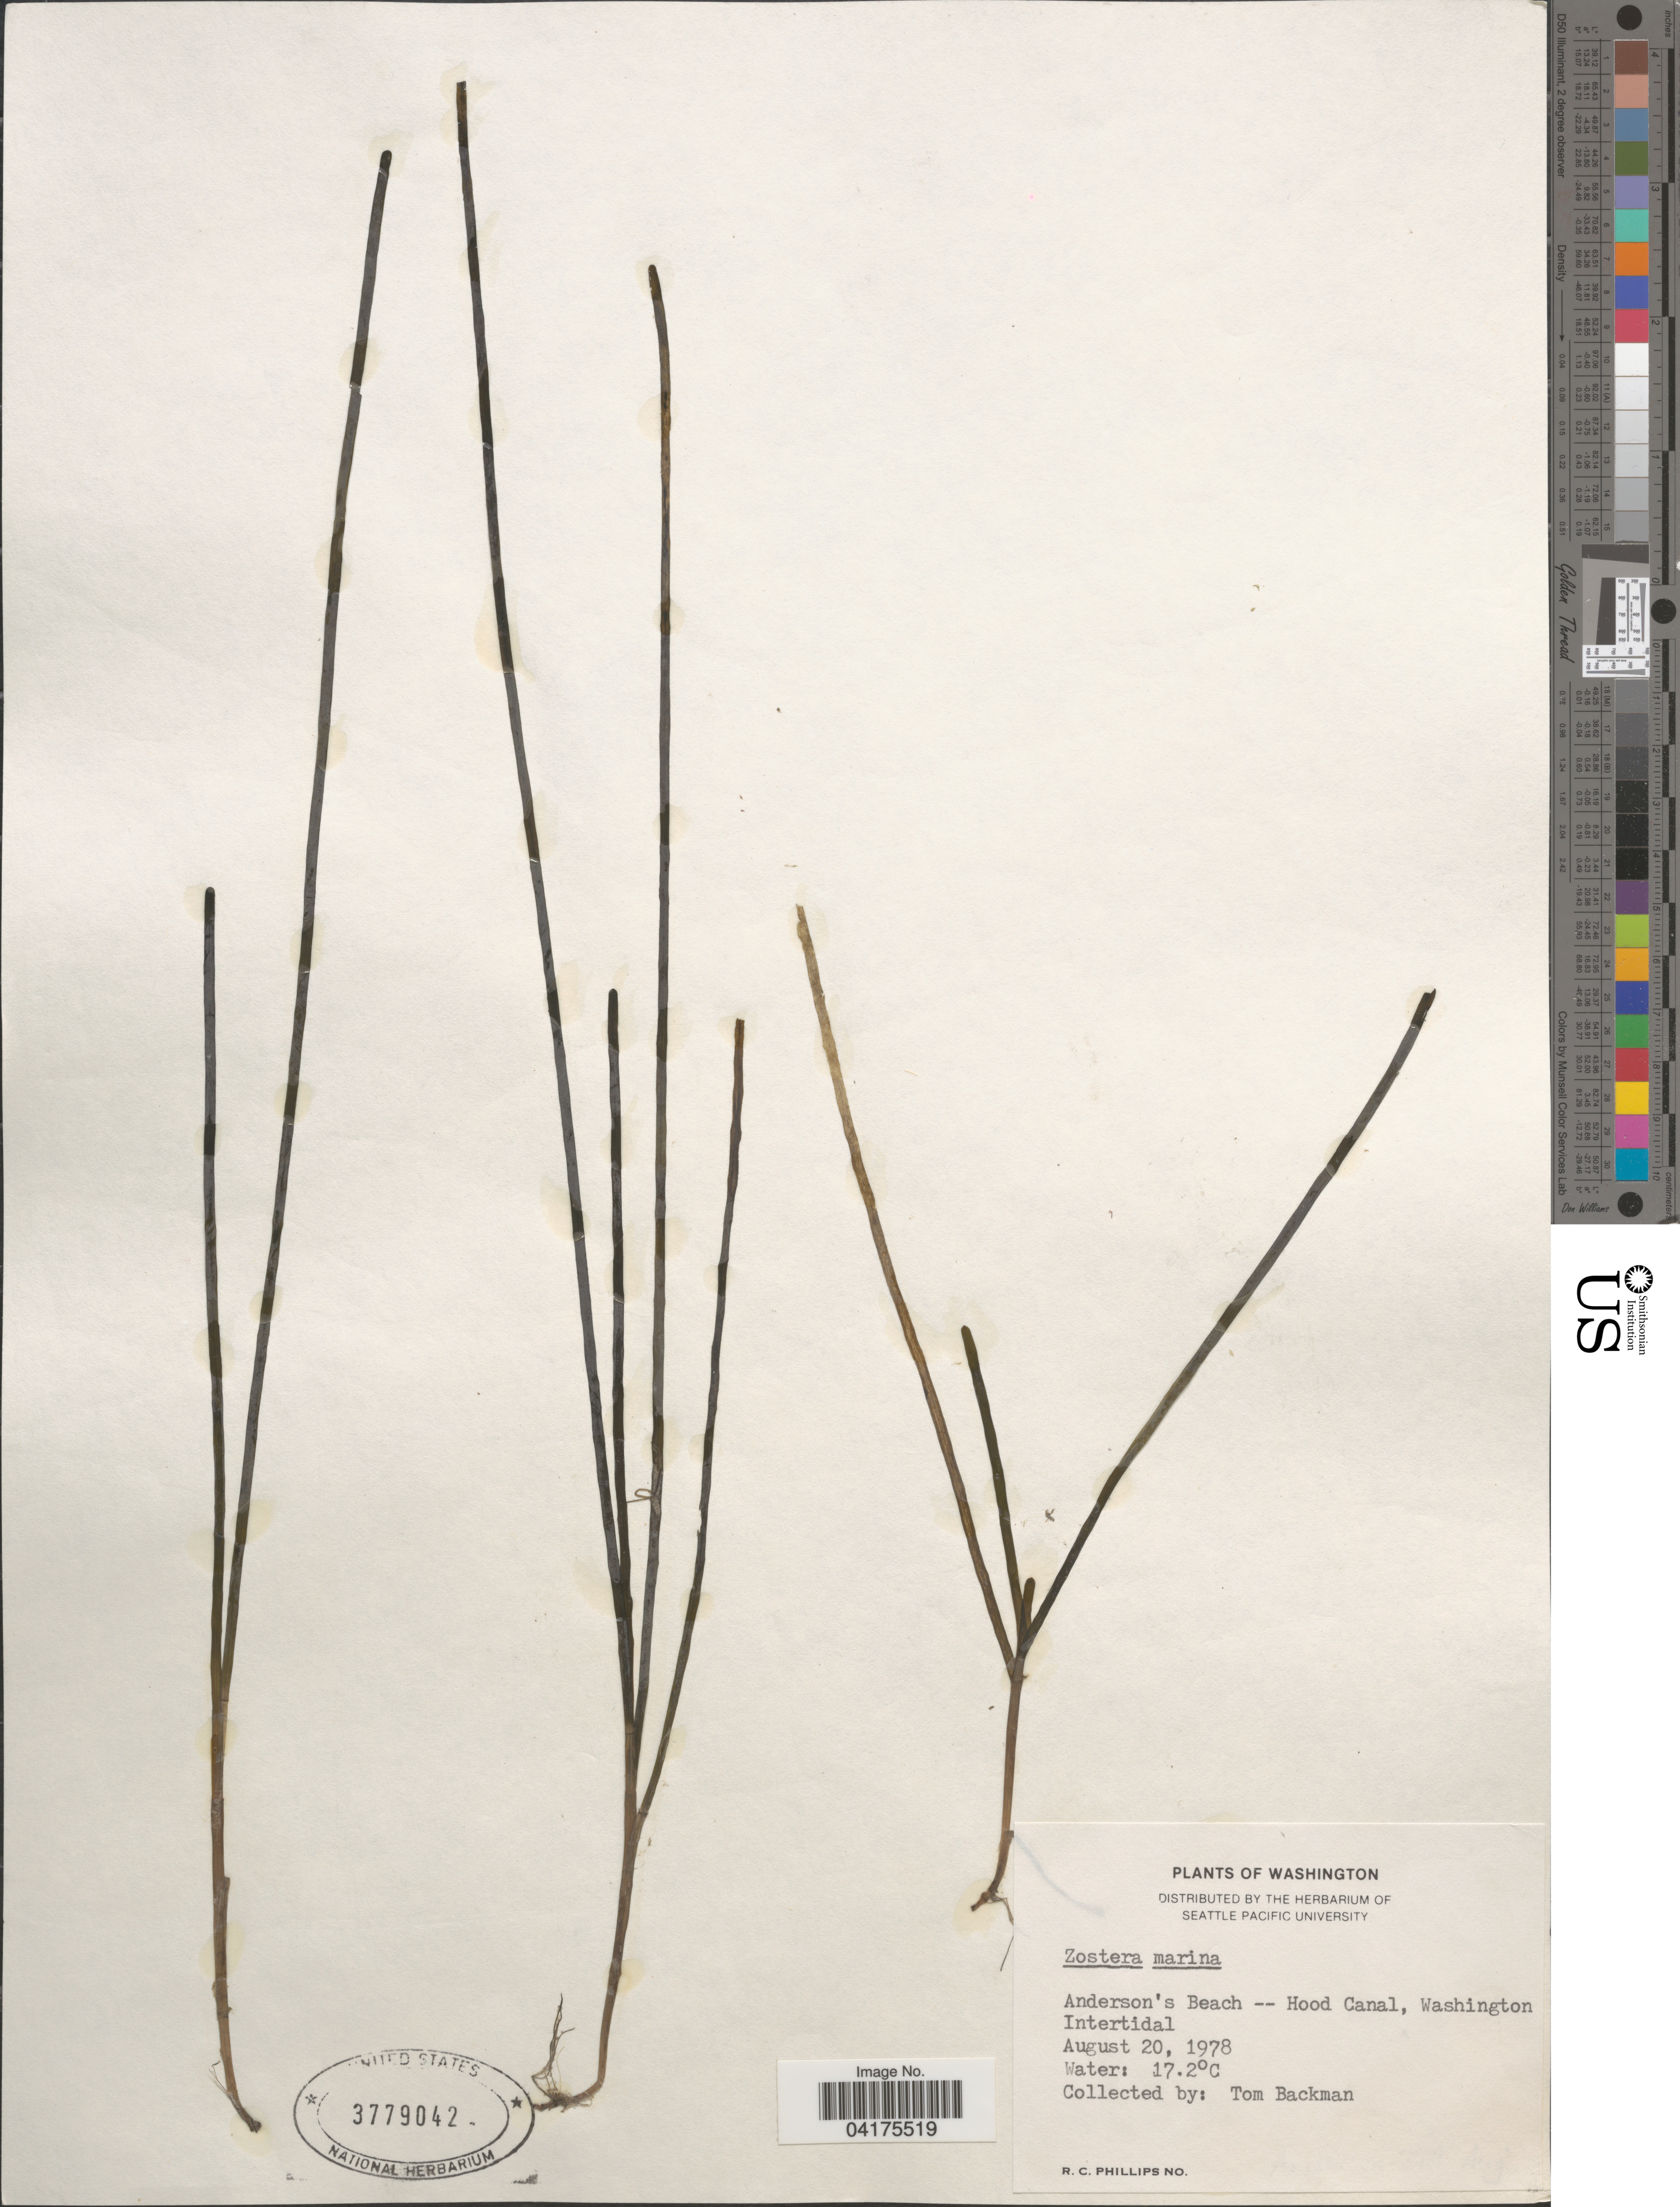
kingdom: Plantae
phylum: Tracheophyta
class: Liliopsida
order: Alismatales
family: Zosteraceae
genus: Zostera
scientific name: Zostera marina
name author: L.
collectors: T. Backman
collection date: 1978-08-20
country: United States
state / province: Washington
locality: Anderson's Beach -- Hood Canal.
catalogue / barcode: US 3779042